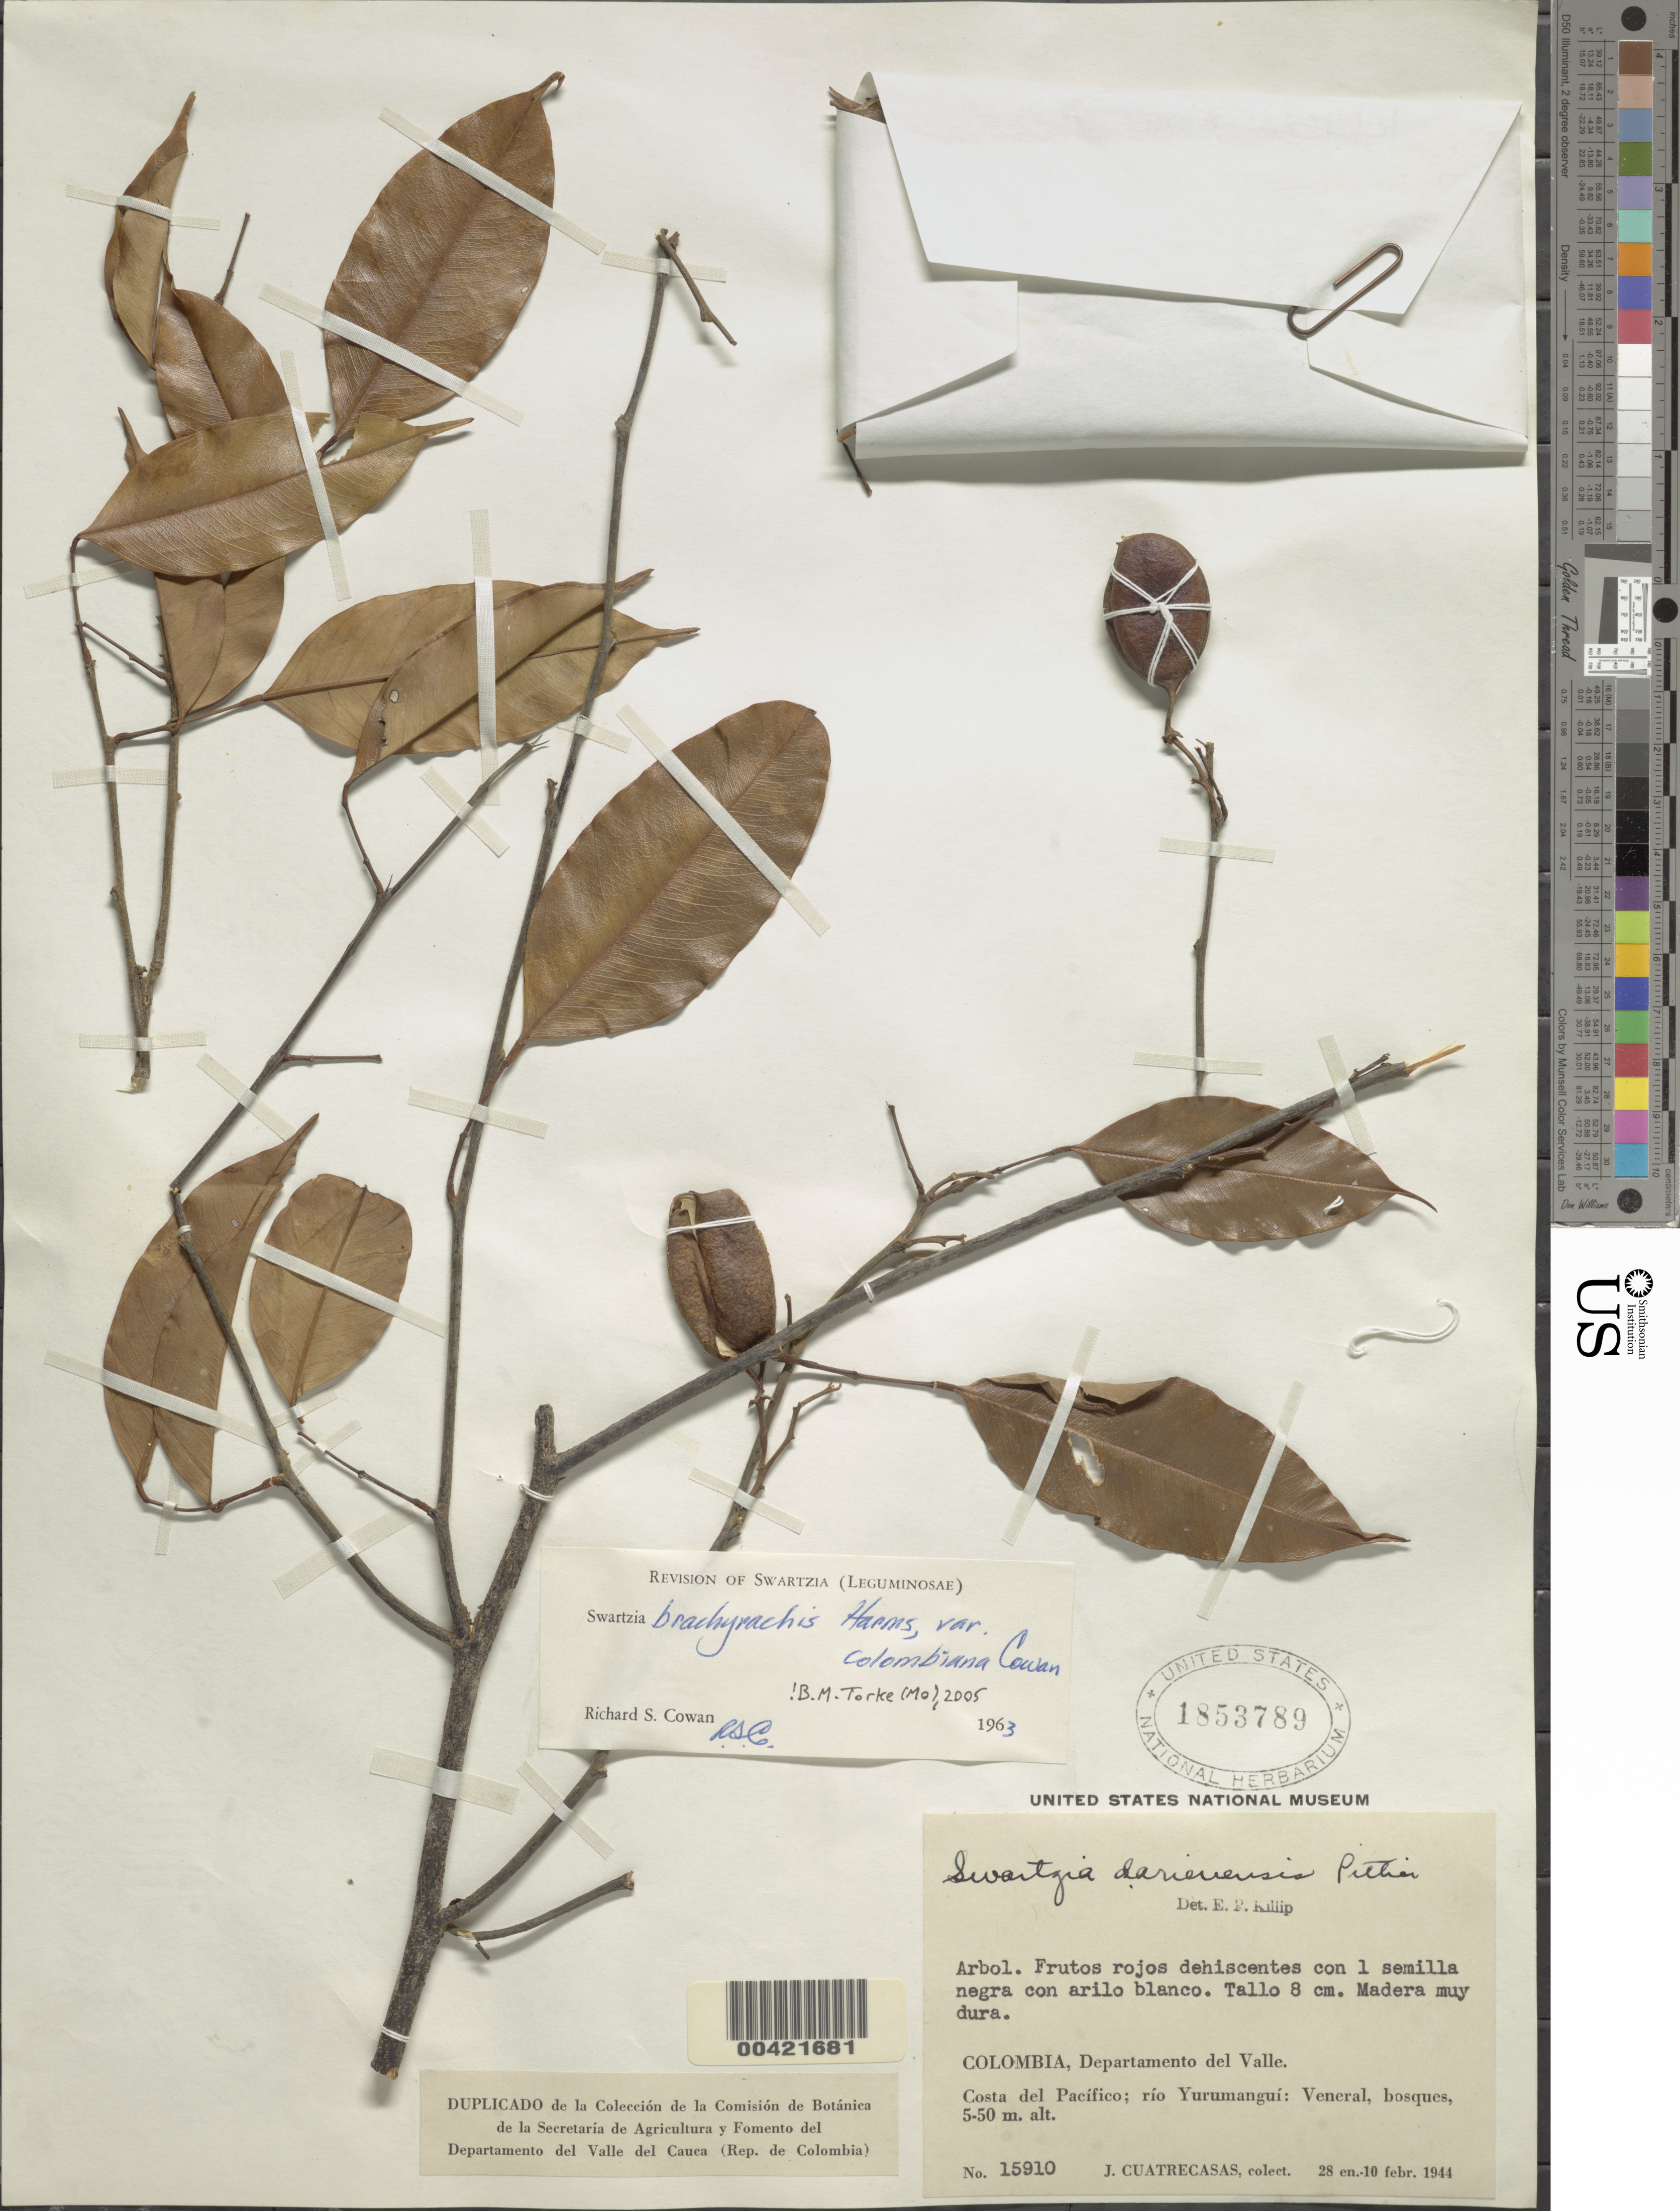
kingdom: Plantae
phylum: Tracheophyta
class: Magnoliopsida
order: Fabales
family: Fabaceae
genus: Swartzia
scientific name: Swartzia brachyrachis var. colombiana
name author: R.S. Cowan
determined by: Cowan, R. S.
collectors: J. Cuatrecasas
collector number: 15910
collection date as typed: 28 Jan 1944 to 10 Feb 1944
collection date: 1944-01-28/1944-02-10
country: Colombia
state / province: Valle del Cauca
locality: Veneral; Rio Yurumangui; Costa del Pacifico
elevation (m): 5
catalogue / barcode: US 1853789